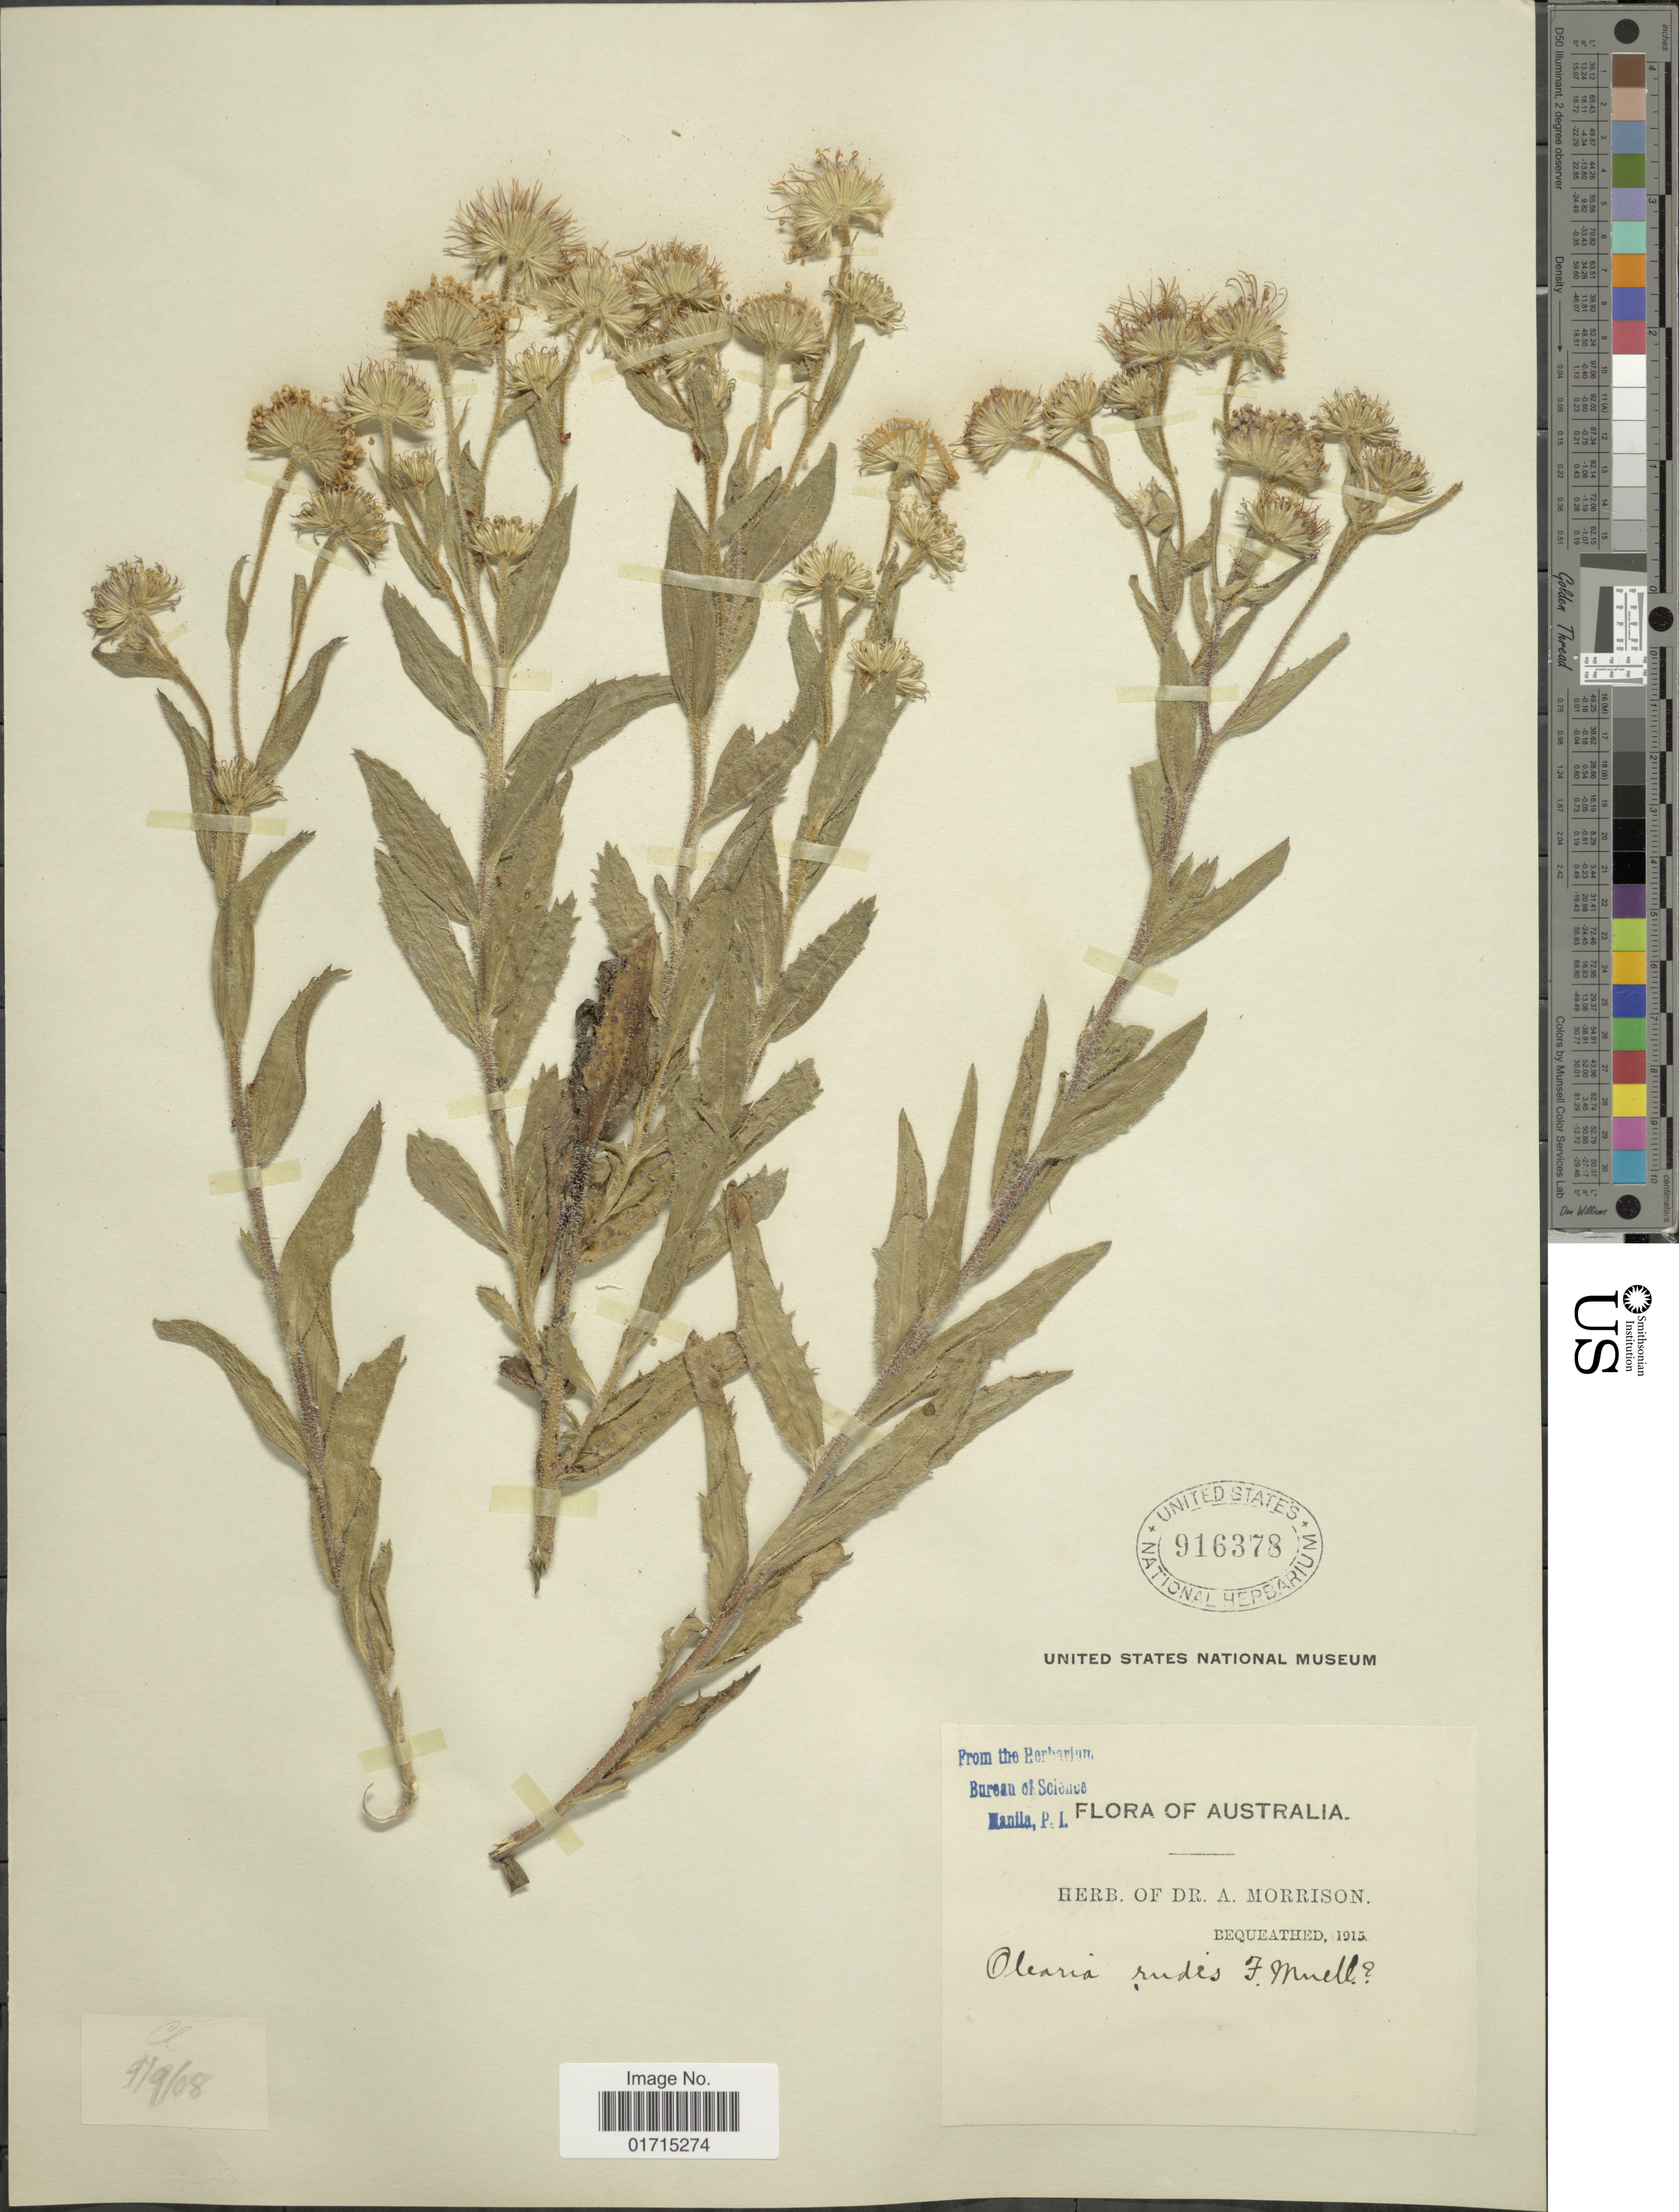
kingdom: Plantae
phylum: Tracheophyta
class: Magnoliopsida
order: Asterales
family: Asteraceae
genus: Olearia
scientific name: Olearia rudis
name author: (Benth.) F. Muell. ex Benth.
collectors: ex herb. Dr. A. Morrison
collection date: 1915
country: Australia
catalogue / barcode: US 916378